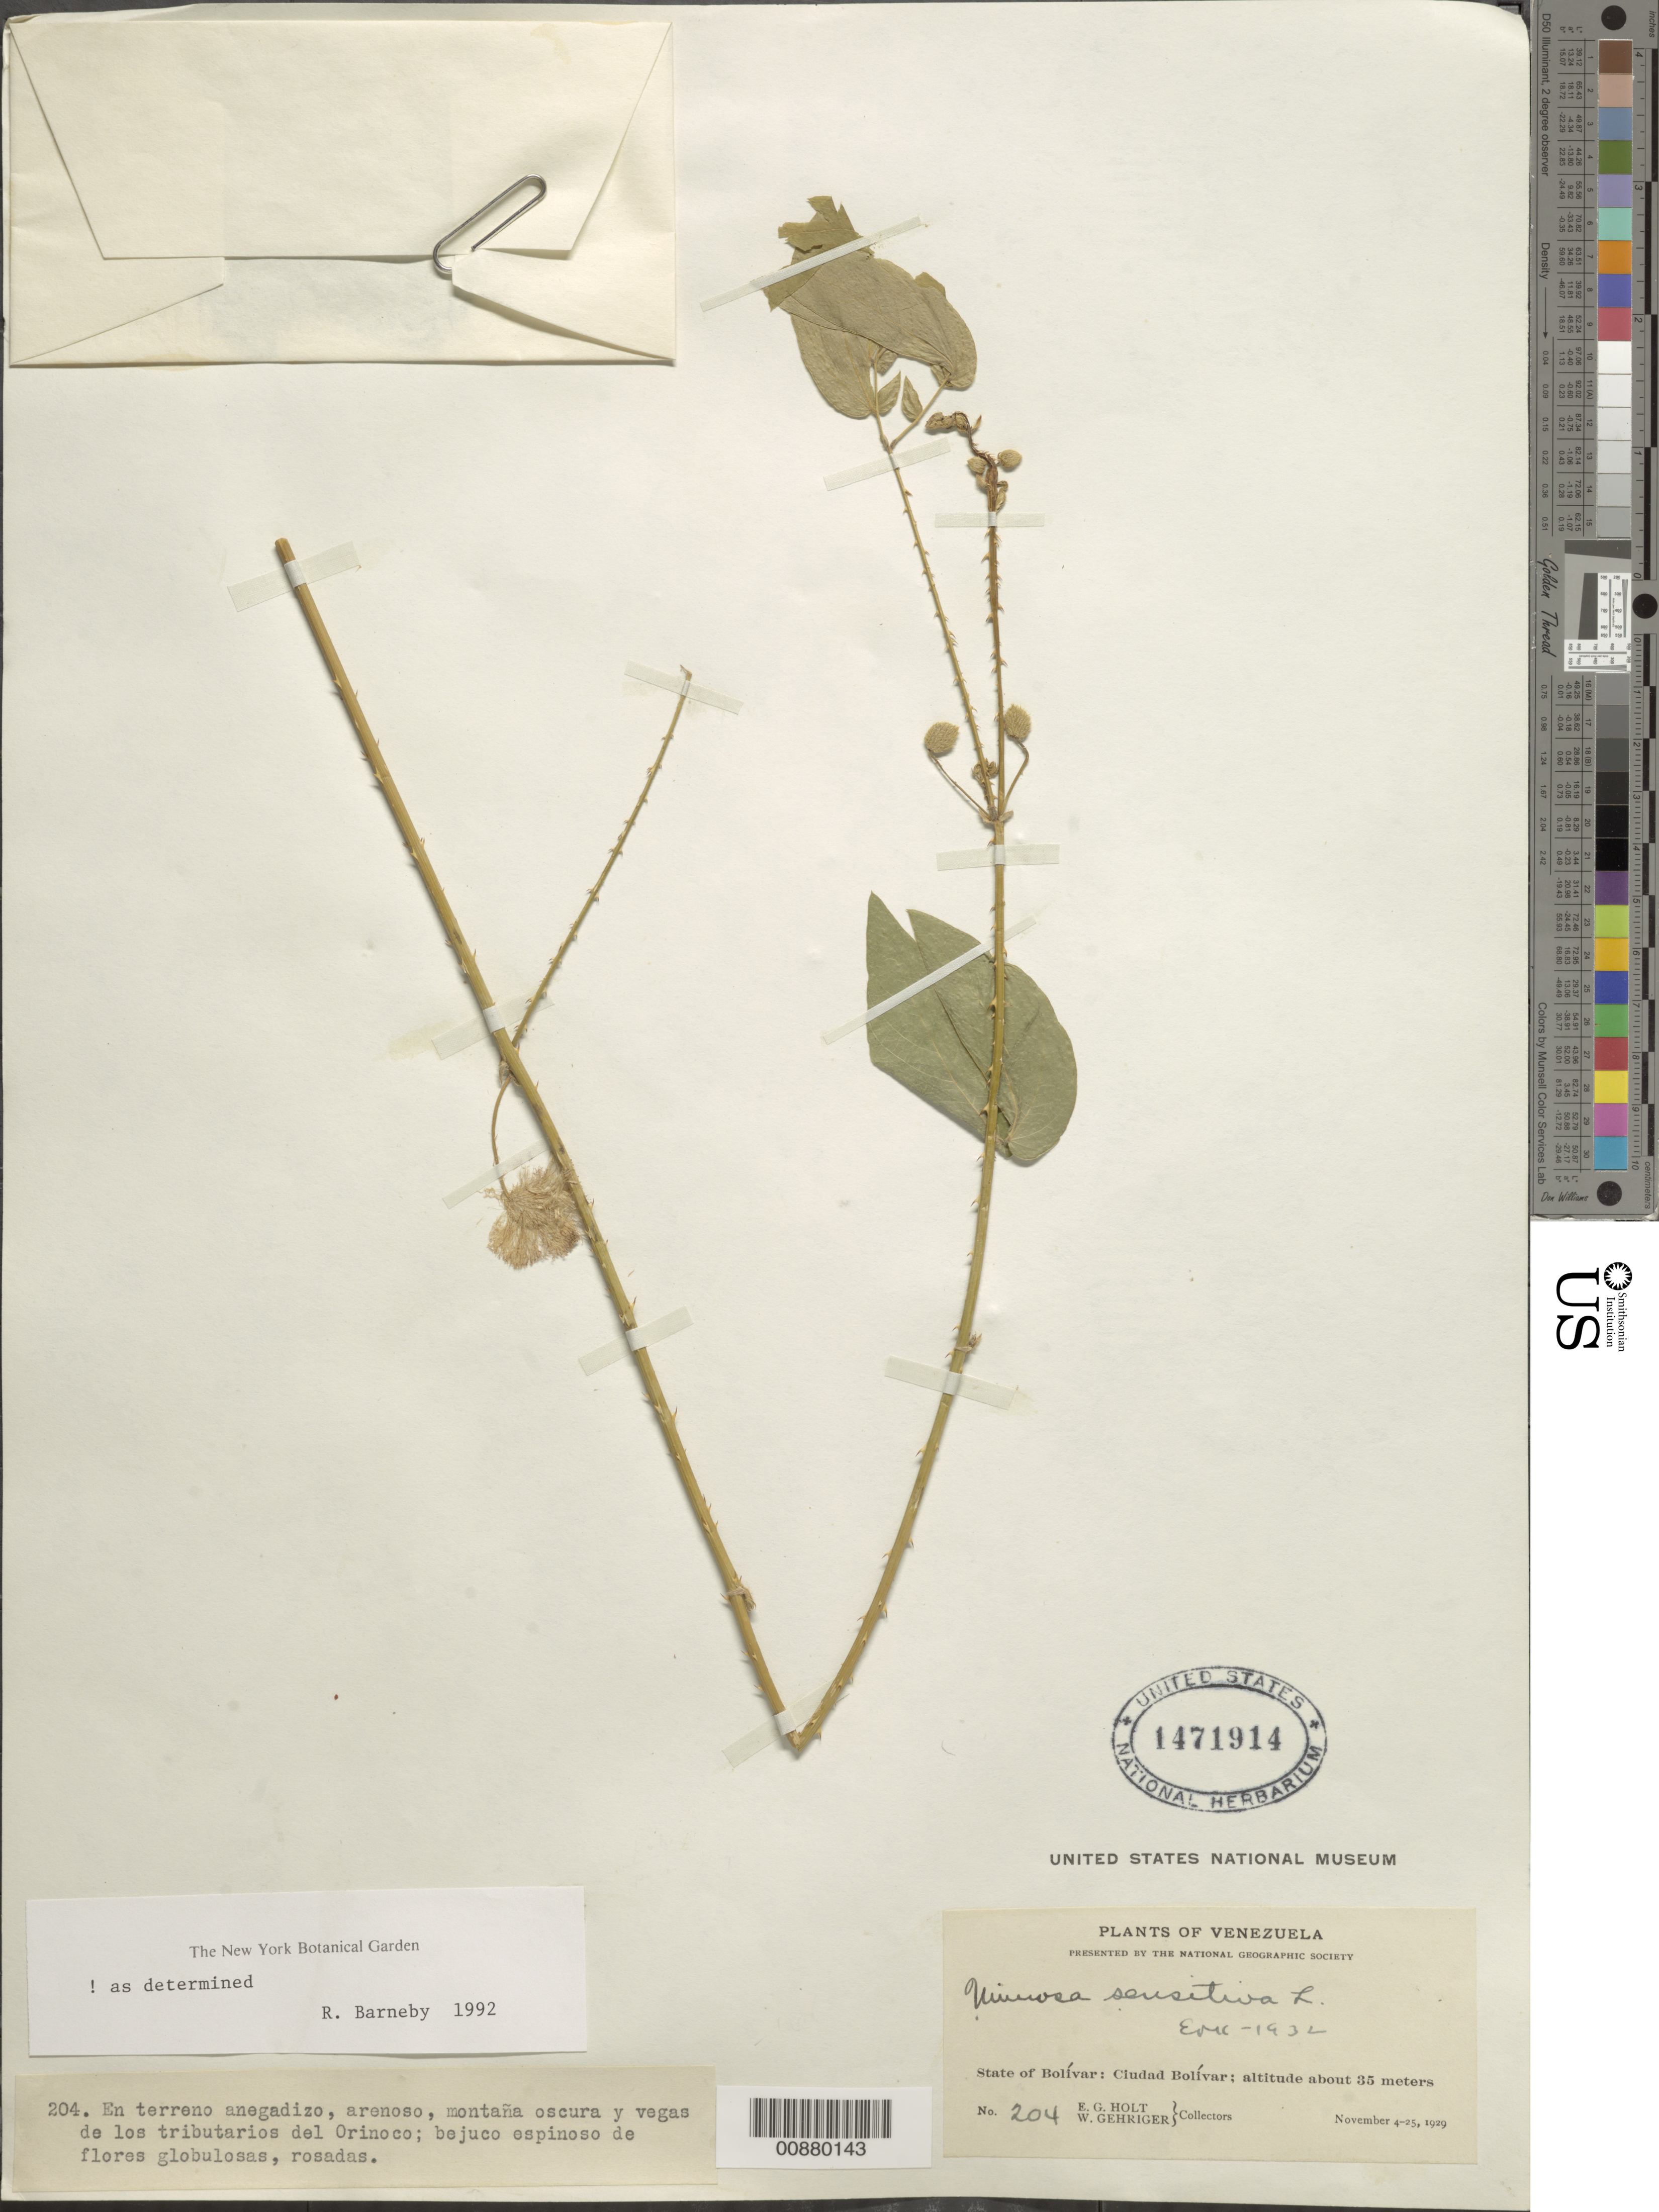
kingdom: Plantae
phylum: Tracheophyta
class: Magnoliopsida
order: Fabales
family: Fabaceae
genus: Mimosa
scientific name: Mimosa sensitiva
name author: G. Lodd.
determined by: Barneby, Rupert C., (NY)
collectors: E. Holt & W. Gehriger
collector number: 204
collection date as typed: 4-Nov-29 to 25-Nov-29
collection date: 1929-11-04/1929-11-25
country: Venezuela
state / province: Bolívar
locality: Ciudad Bolívar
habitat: Terreno anegadizo, arenoso, montana oscura y vegas de los tributarios del Orinoco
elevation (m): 35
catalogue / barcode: US 1471914